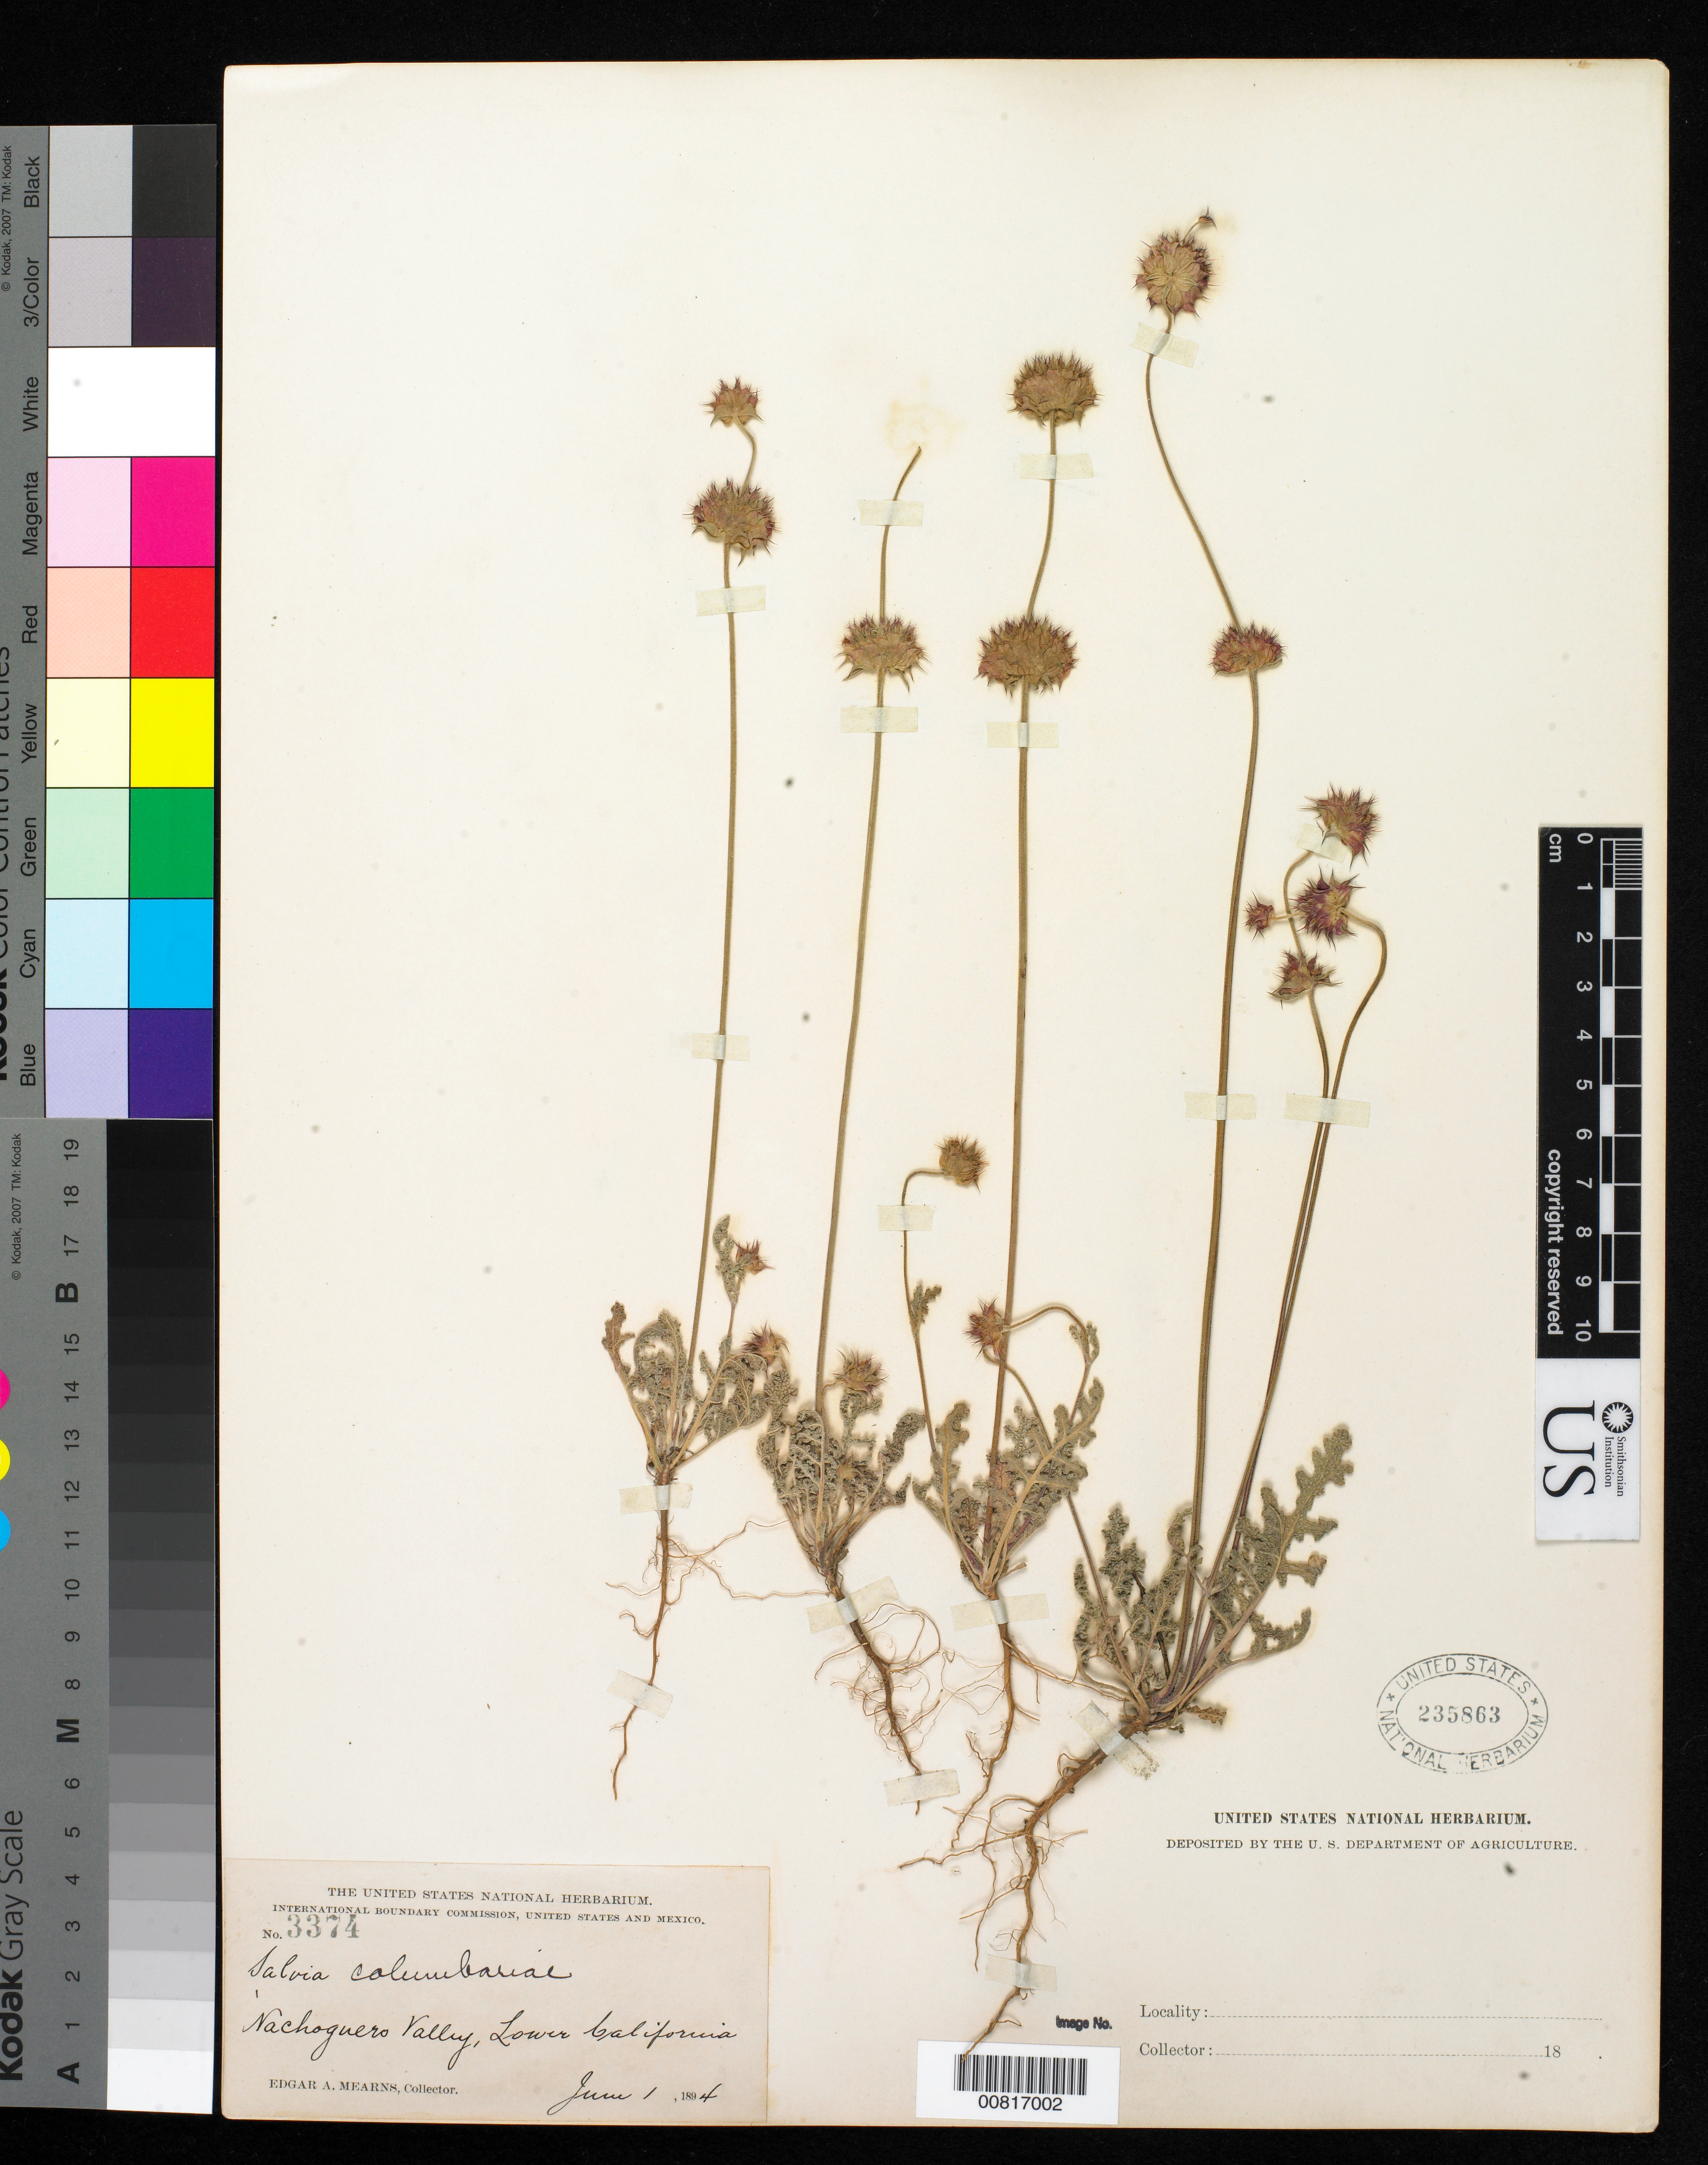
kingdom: Plantae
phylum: Tracheophyta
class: Magnoliopsida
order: Lamiales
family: Lamiaceae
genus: Salvia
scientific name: Salvia columbariae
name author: Benth.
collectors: E. A. Mearns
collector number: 3374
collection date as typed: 01 Jun 1894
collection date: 1894-06-01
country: Mexico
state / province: Baja California Norte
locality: Nachoguero Valley, Baja California.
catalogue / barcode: US 235863